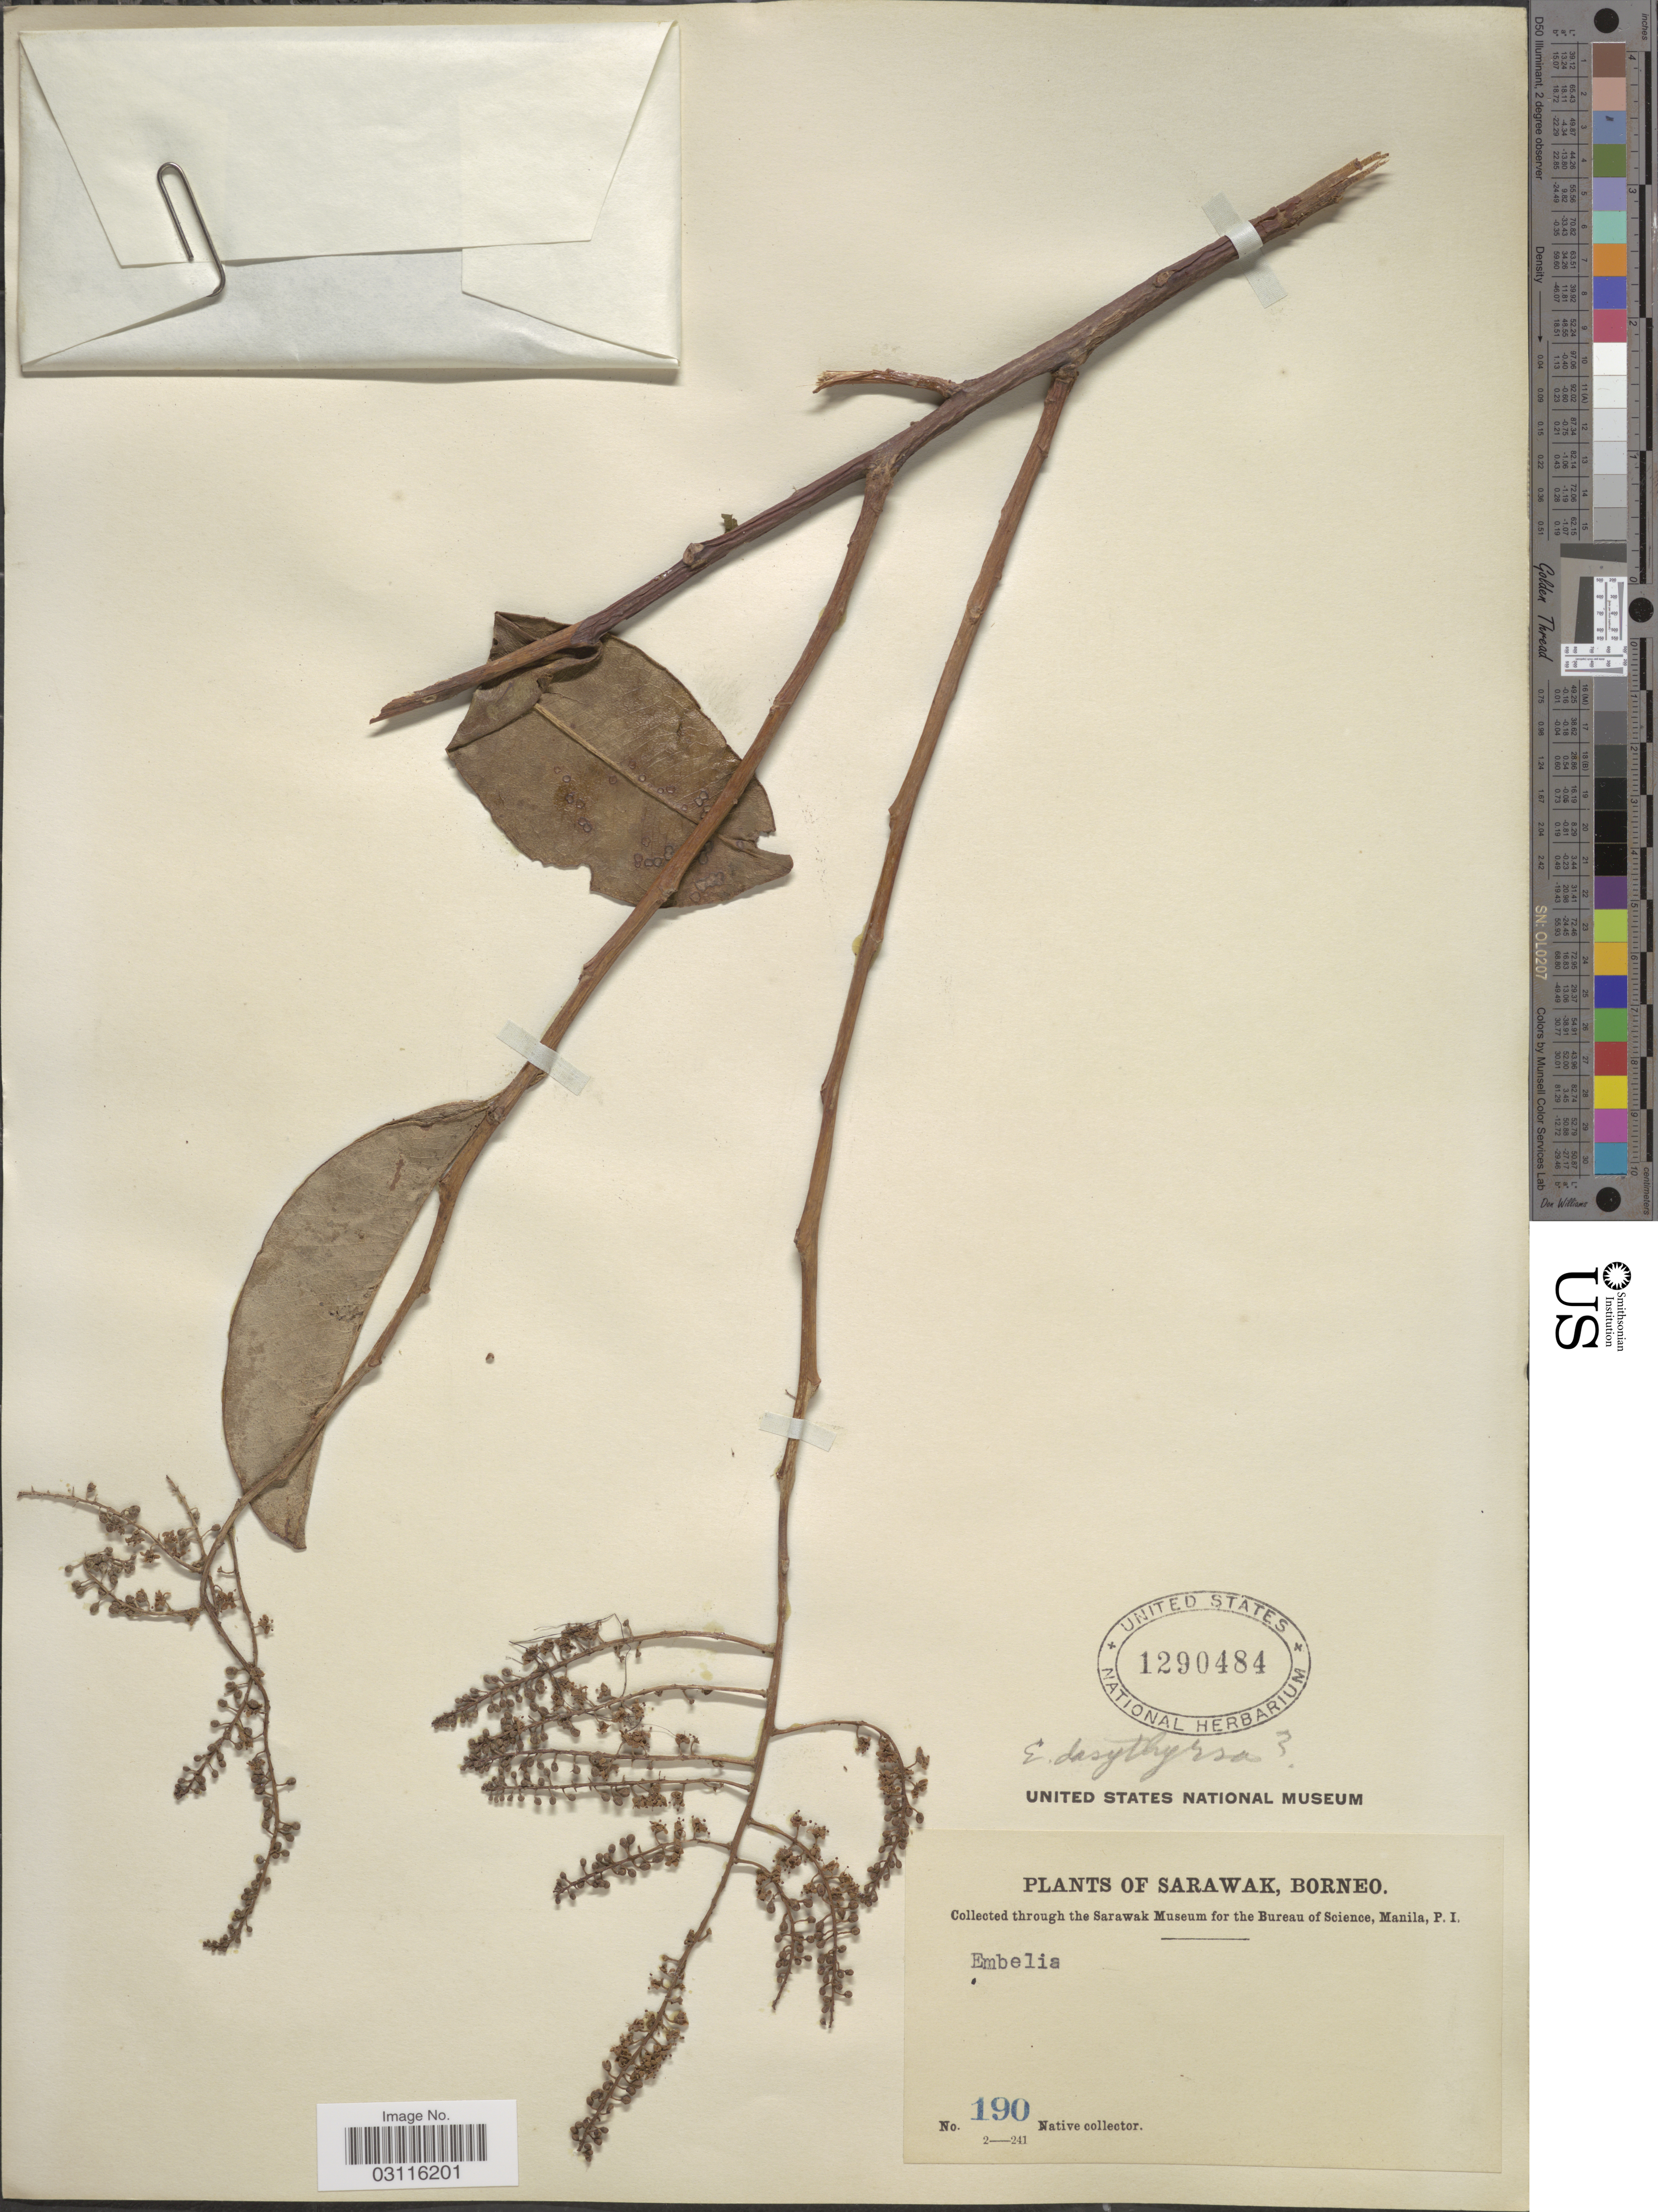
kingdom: Plantae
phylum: Tracheophyta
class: Magnoliopsida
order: Ericales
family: Primulaceae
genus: Embelia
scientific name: Embelia dasythyrsa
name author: Miq.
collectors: Native collector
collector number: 190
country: Malaysia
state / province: Sarawak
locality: Borneo.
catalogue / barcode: US 1290484